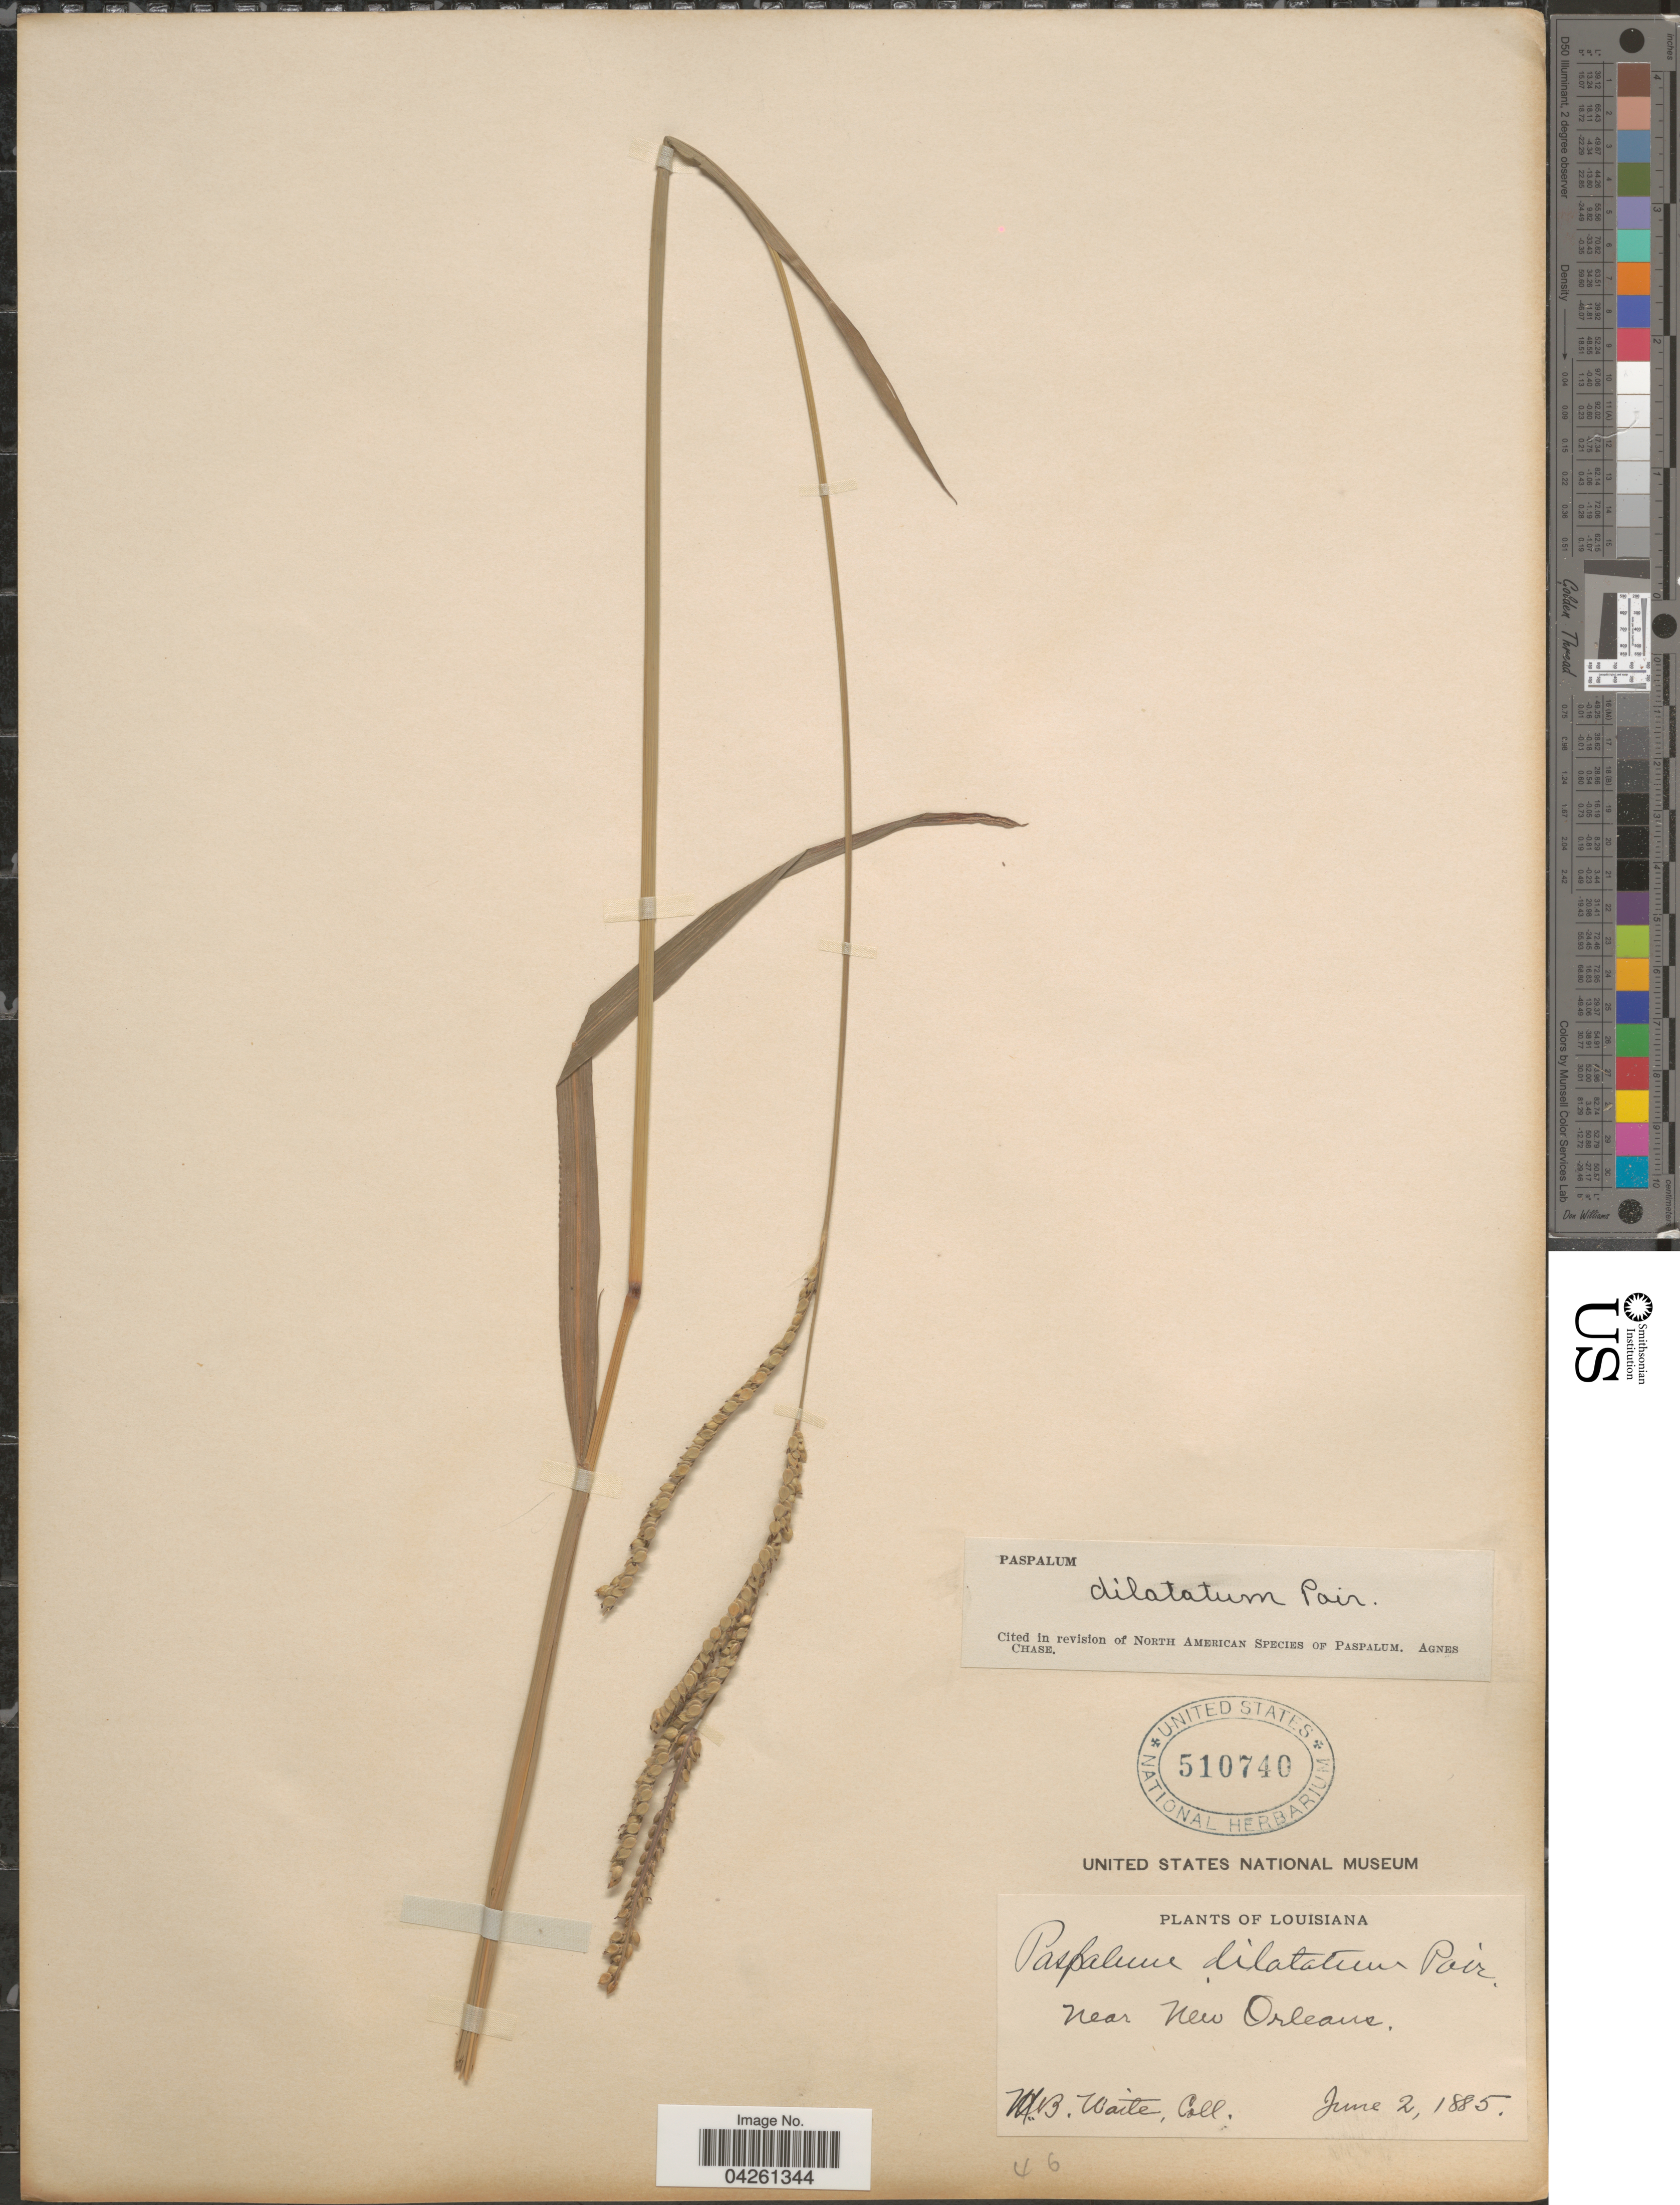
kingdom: Plantae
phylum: Tracheophyta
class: Liliopsida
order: Poales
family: Poaceae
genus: Paspalum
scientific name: Paspalum dilatatum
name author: Poir.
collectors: M. B. Waite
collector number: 46?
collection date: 1885-06-02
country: United States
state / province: Louisiana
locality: Near New Orleans.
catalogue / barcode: US 510740